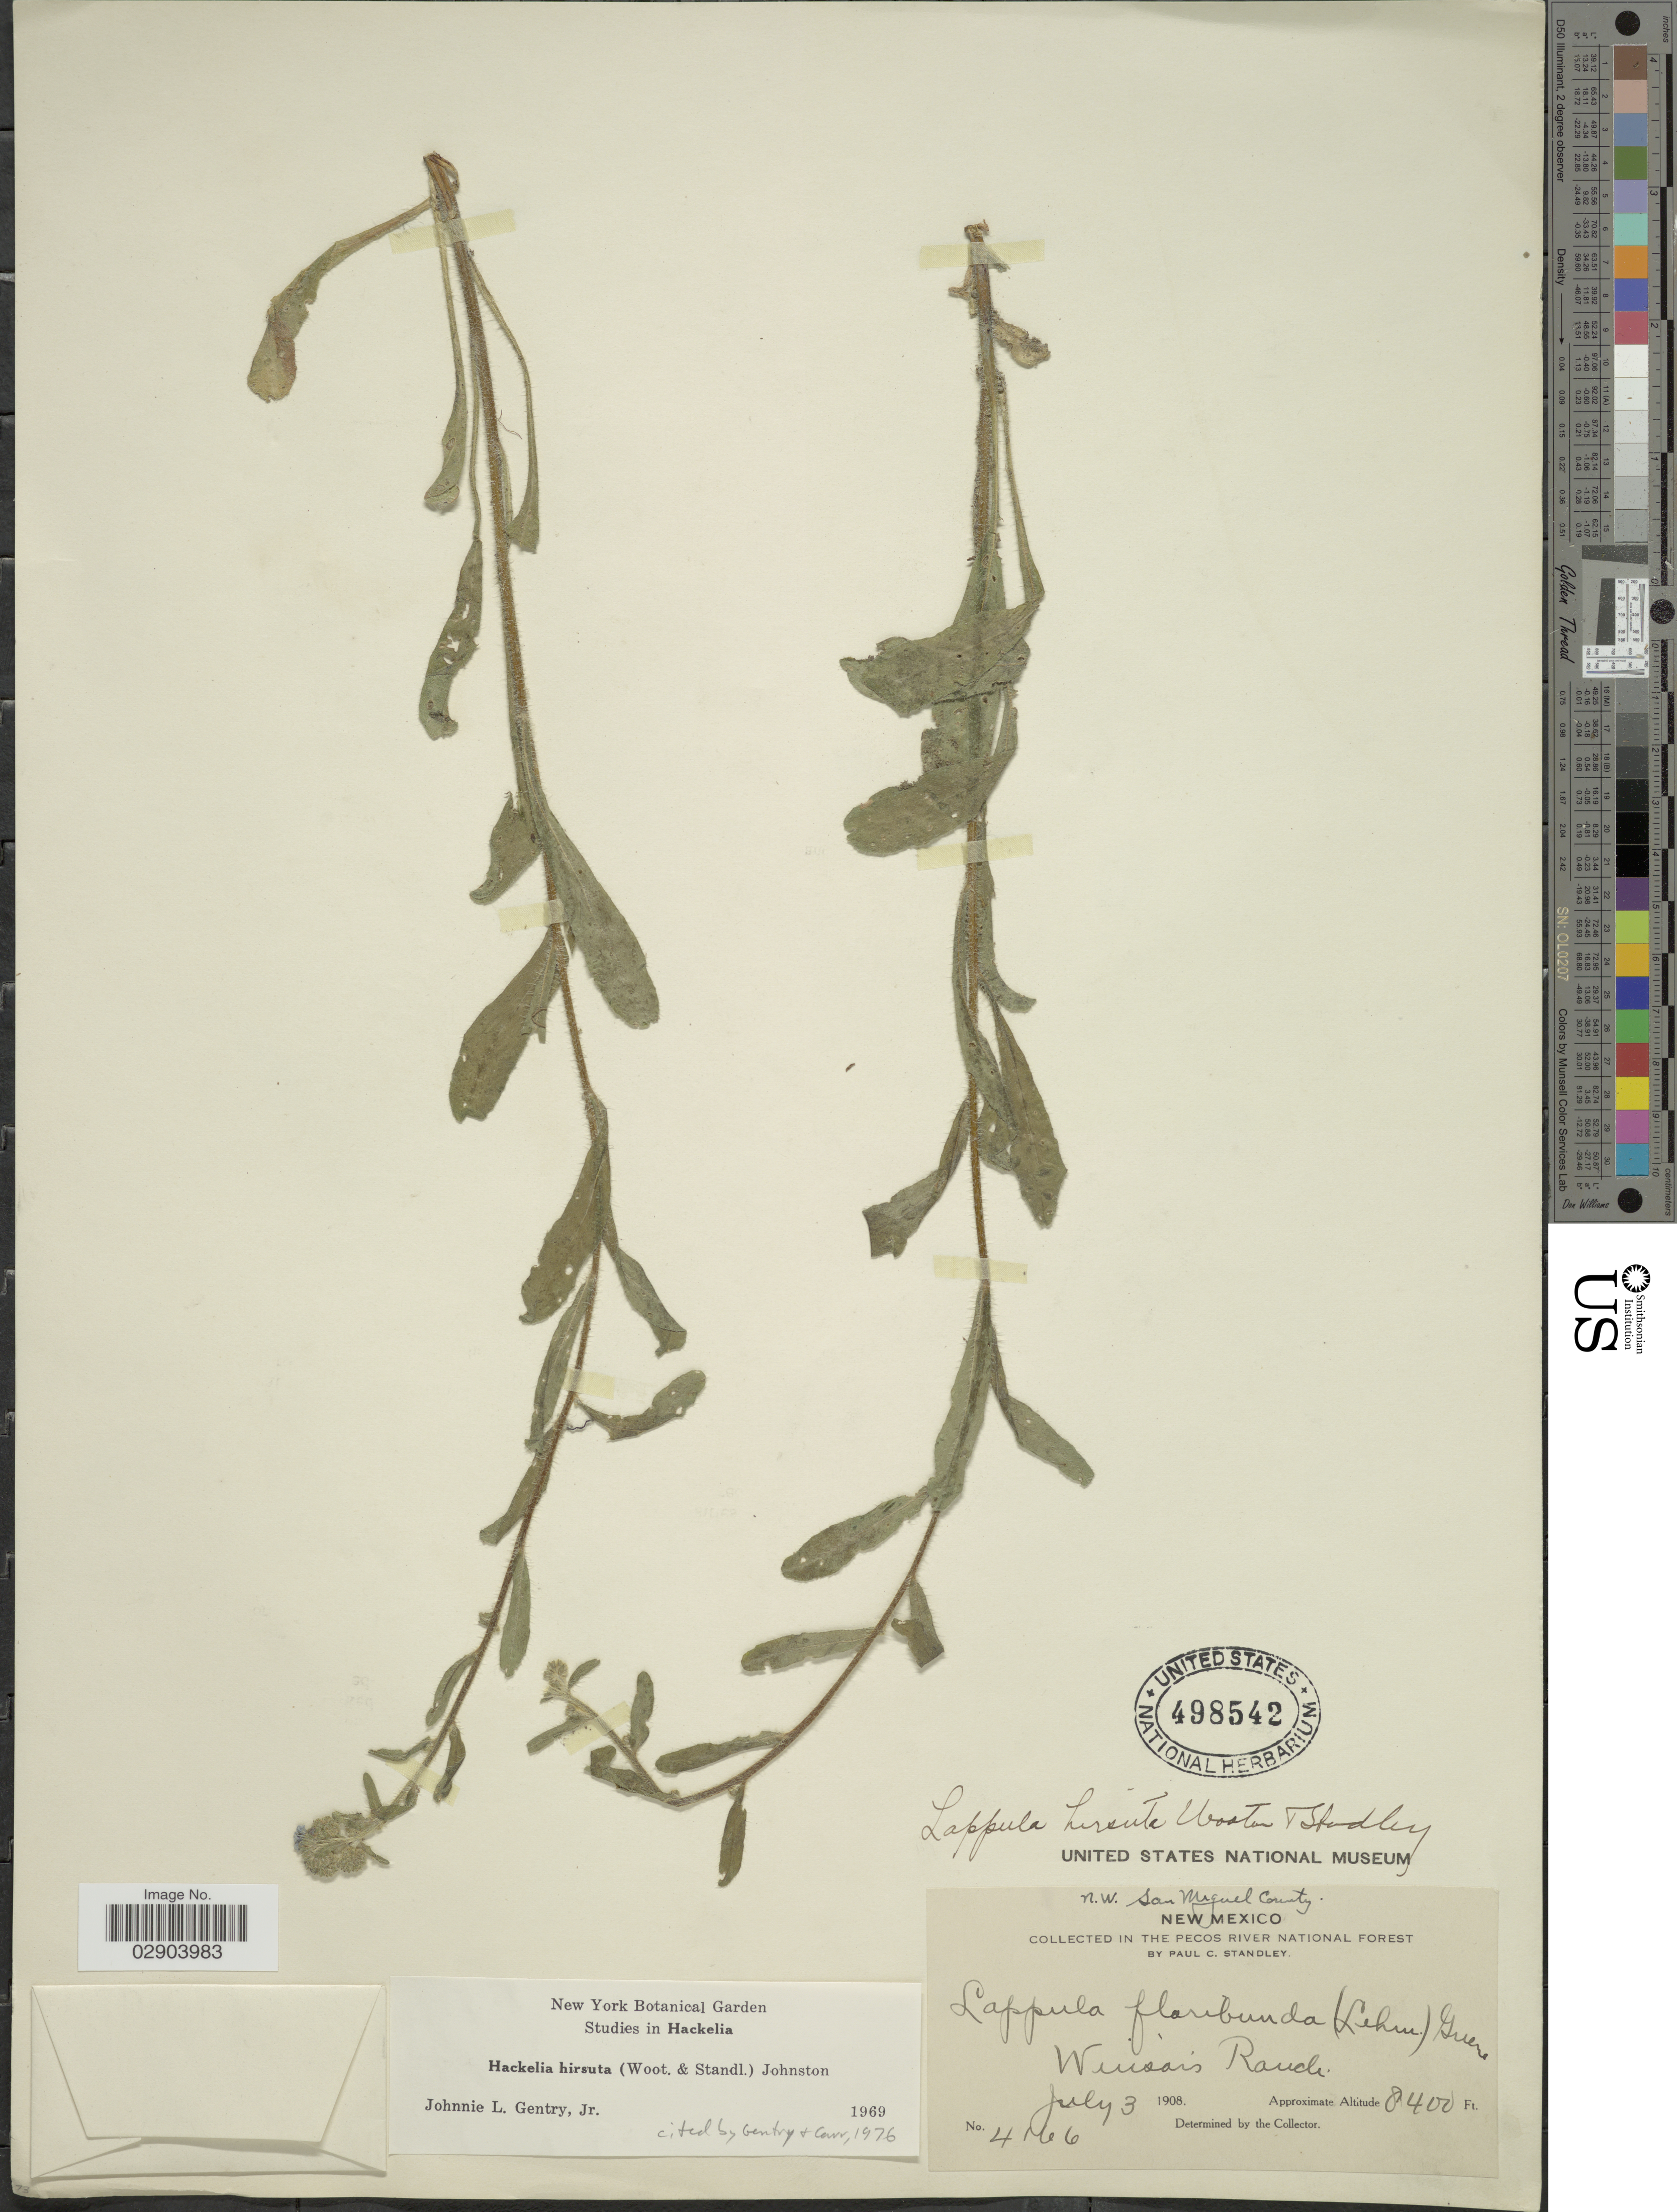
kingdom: Plantae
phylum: Tracheophyta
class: Magnoliopsida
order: Boraginales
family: Boraginaceae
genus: Hackelia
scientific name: Hackelia hirsuta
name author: (Wooton & Standl.) I.M. Johnst.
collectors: P. C. Standley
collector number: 4166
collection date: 1908-07-03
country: United States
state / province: New Mexico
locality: N.W. San Miguel County. The Pecos River National Forest. Winsor's Ranch.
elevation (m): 2560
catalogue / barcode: US 498542